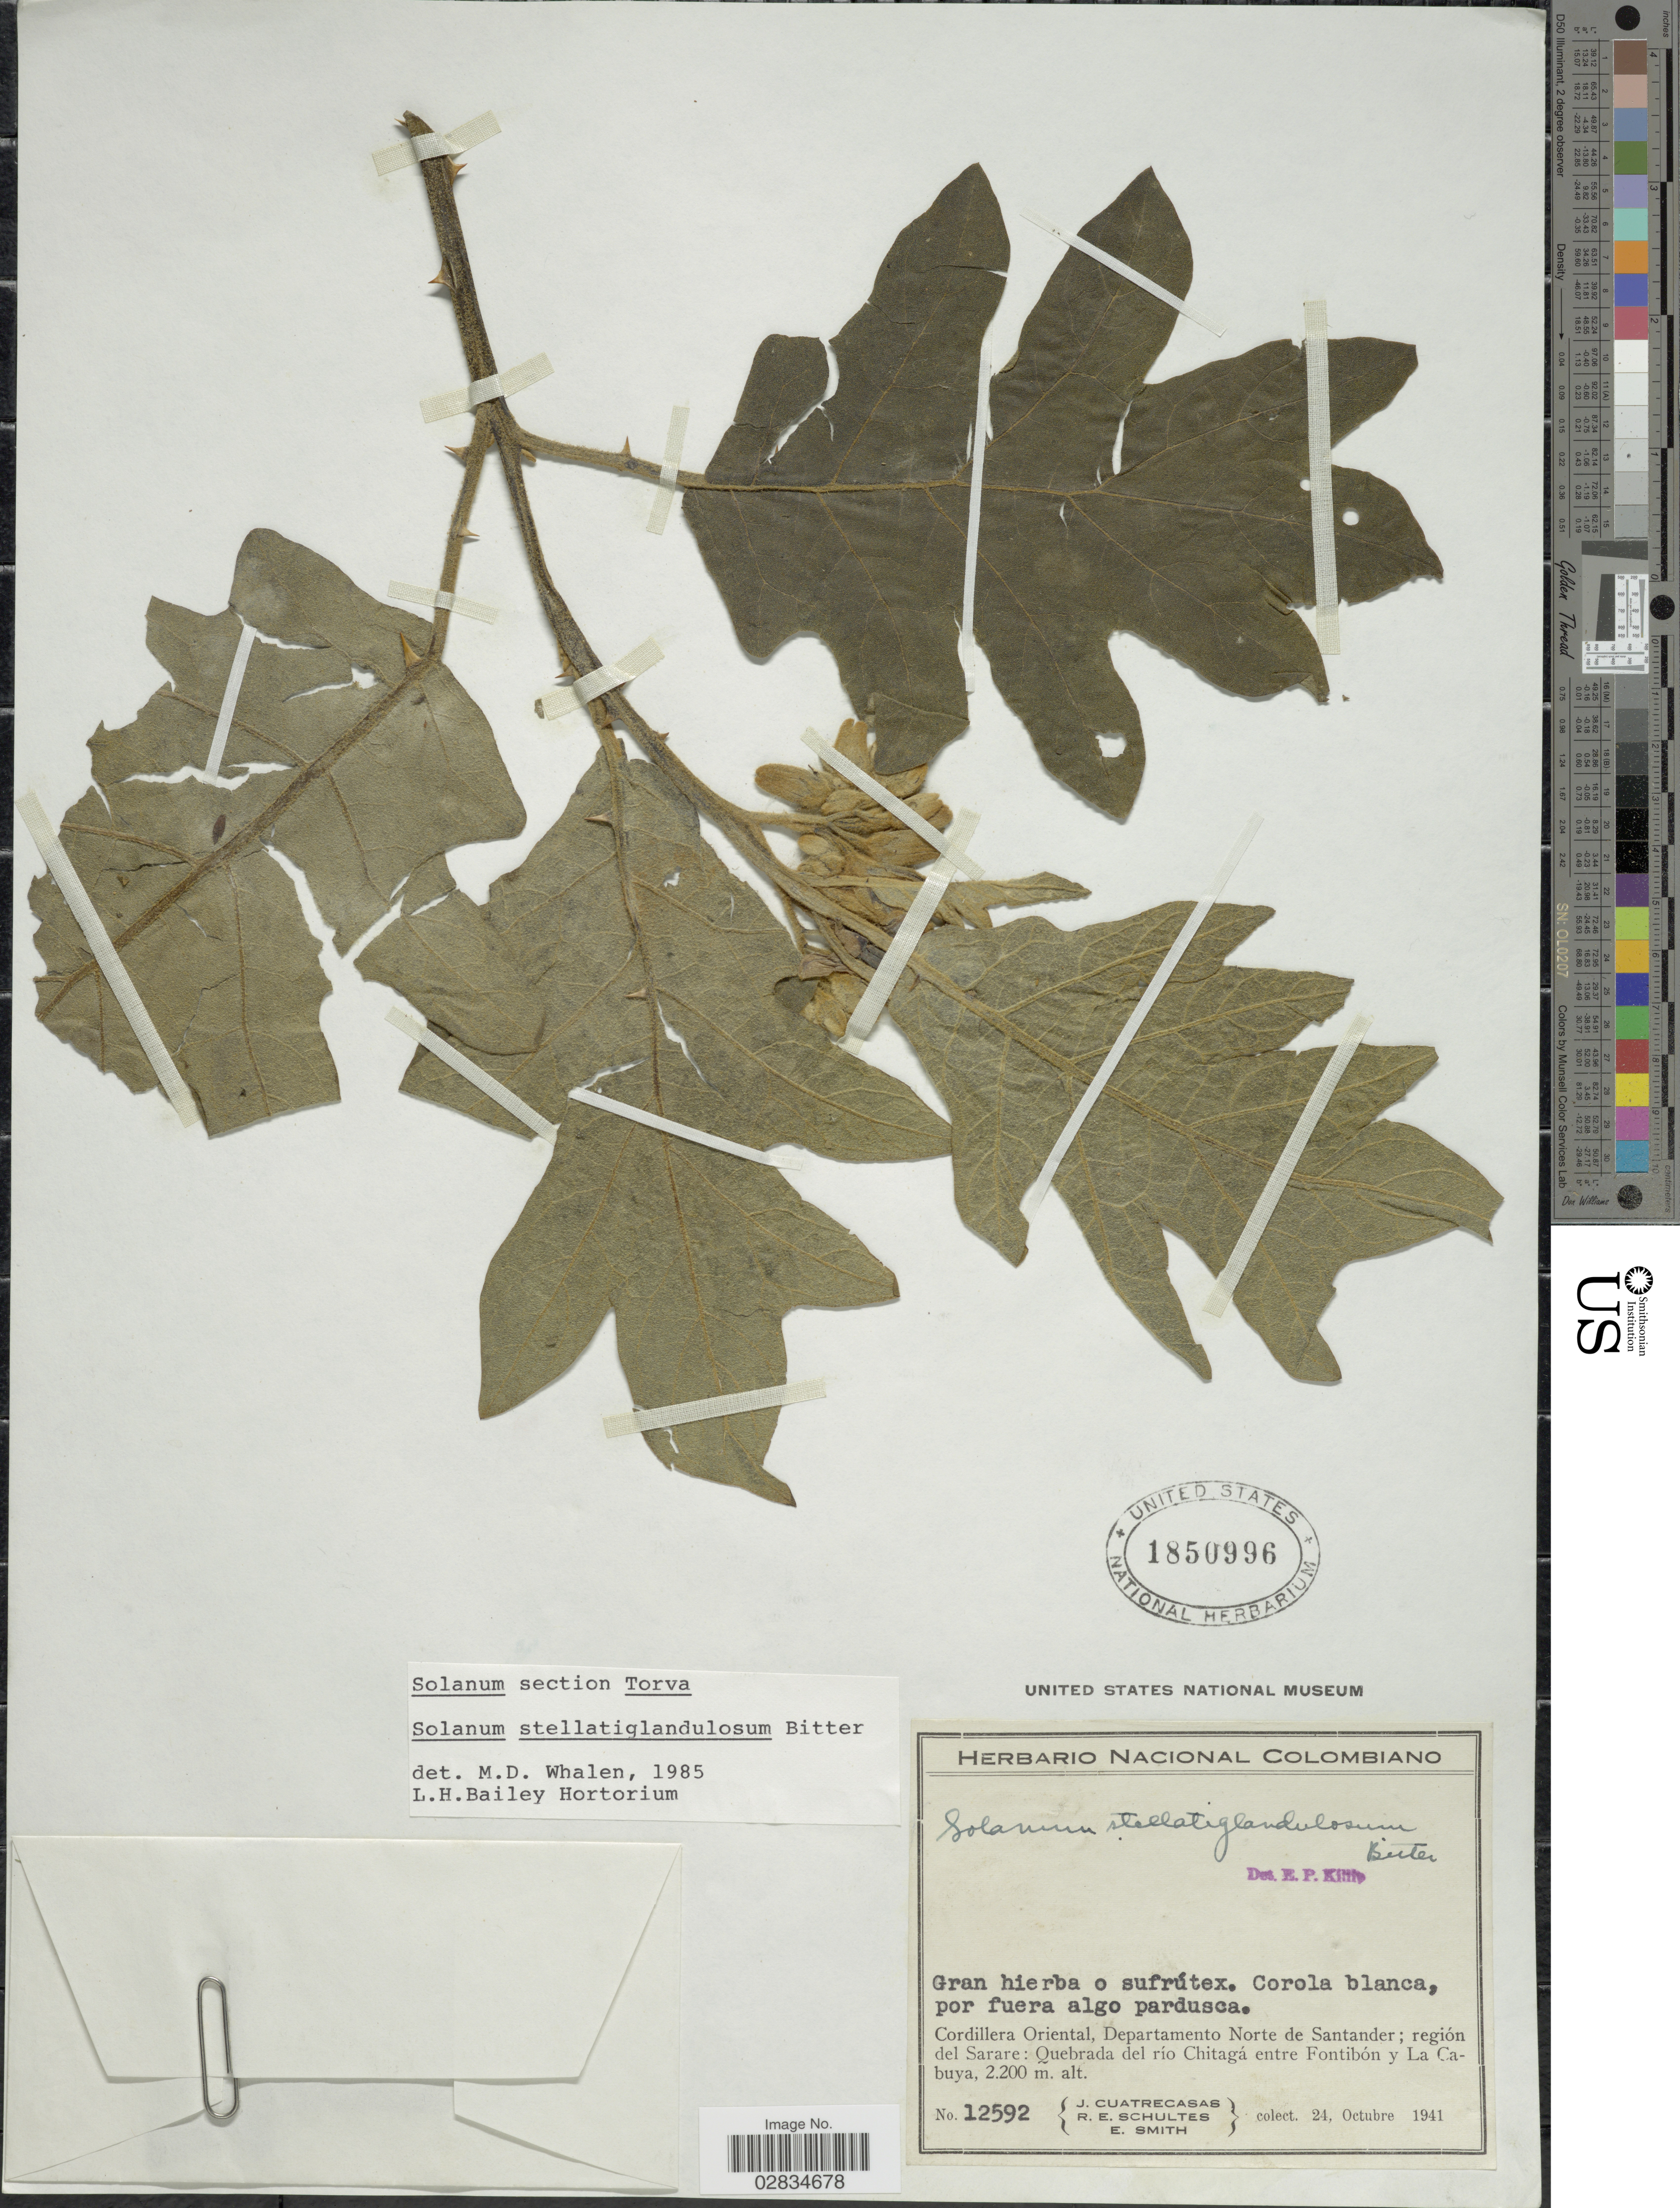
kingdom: Plantae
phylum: Tracheophyta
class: Magnoliopsida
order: Solanales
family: Solanaceae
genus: Solanum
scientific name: Solanum stellatiglandulosum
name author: Bitter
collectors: J. Cuatrecasas, R. E. Schultes & E. Smith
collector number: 12592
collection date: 1941-10-24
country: Colombia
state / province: Norte de Santander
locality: Cordillera Oriental, Departamento Norte de Santander; región del Sarare: Quebrada del río Chitagá entre Fontibón y La Cabuya.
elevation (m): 2200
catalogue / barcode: US 1850996